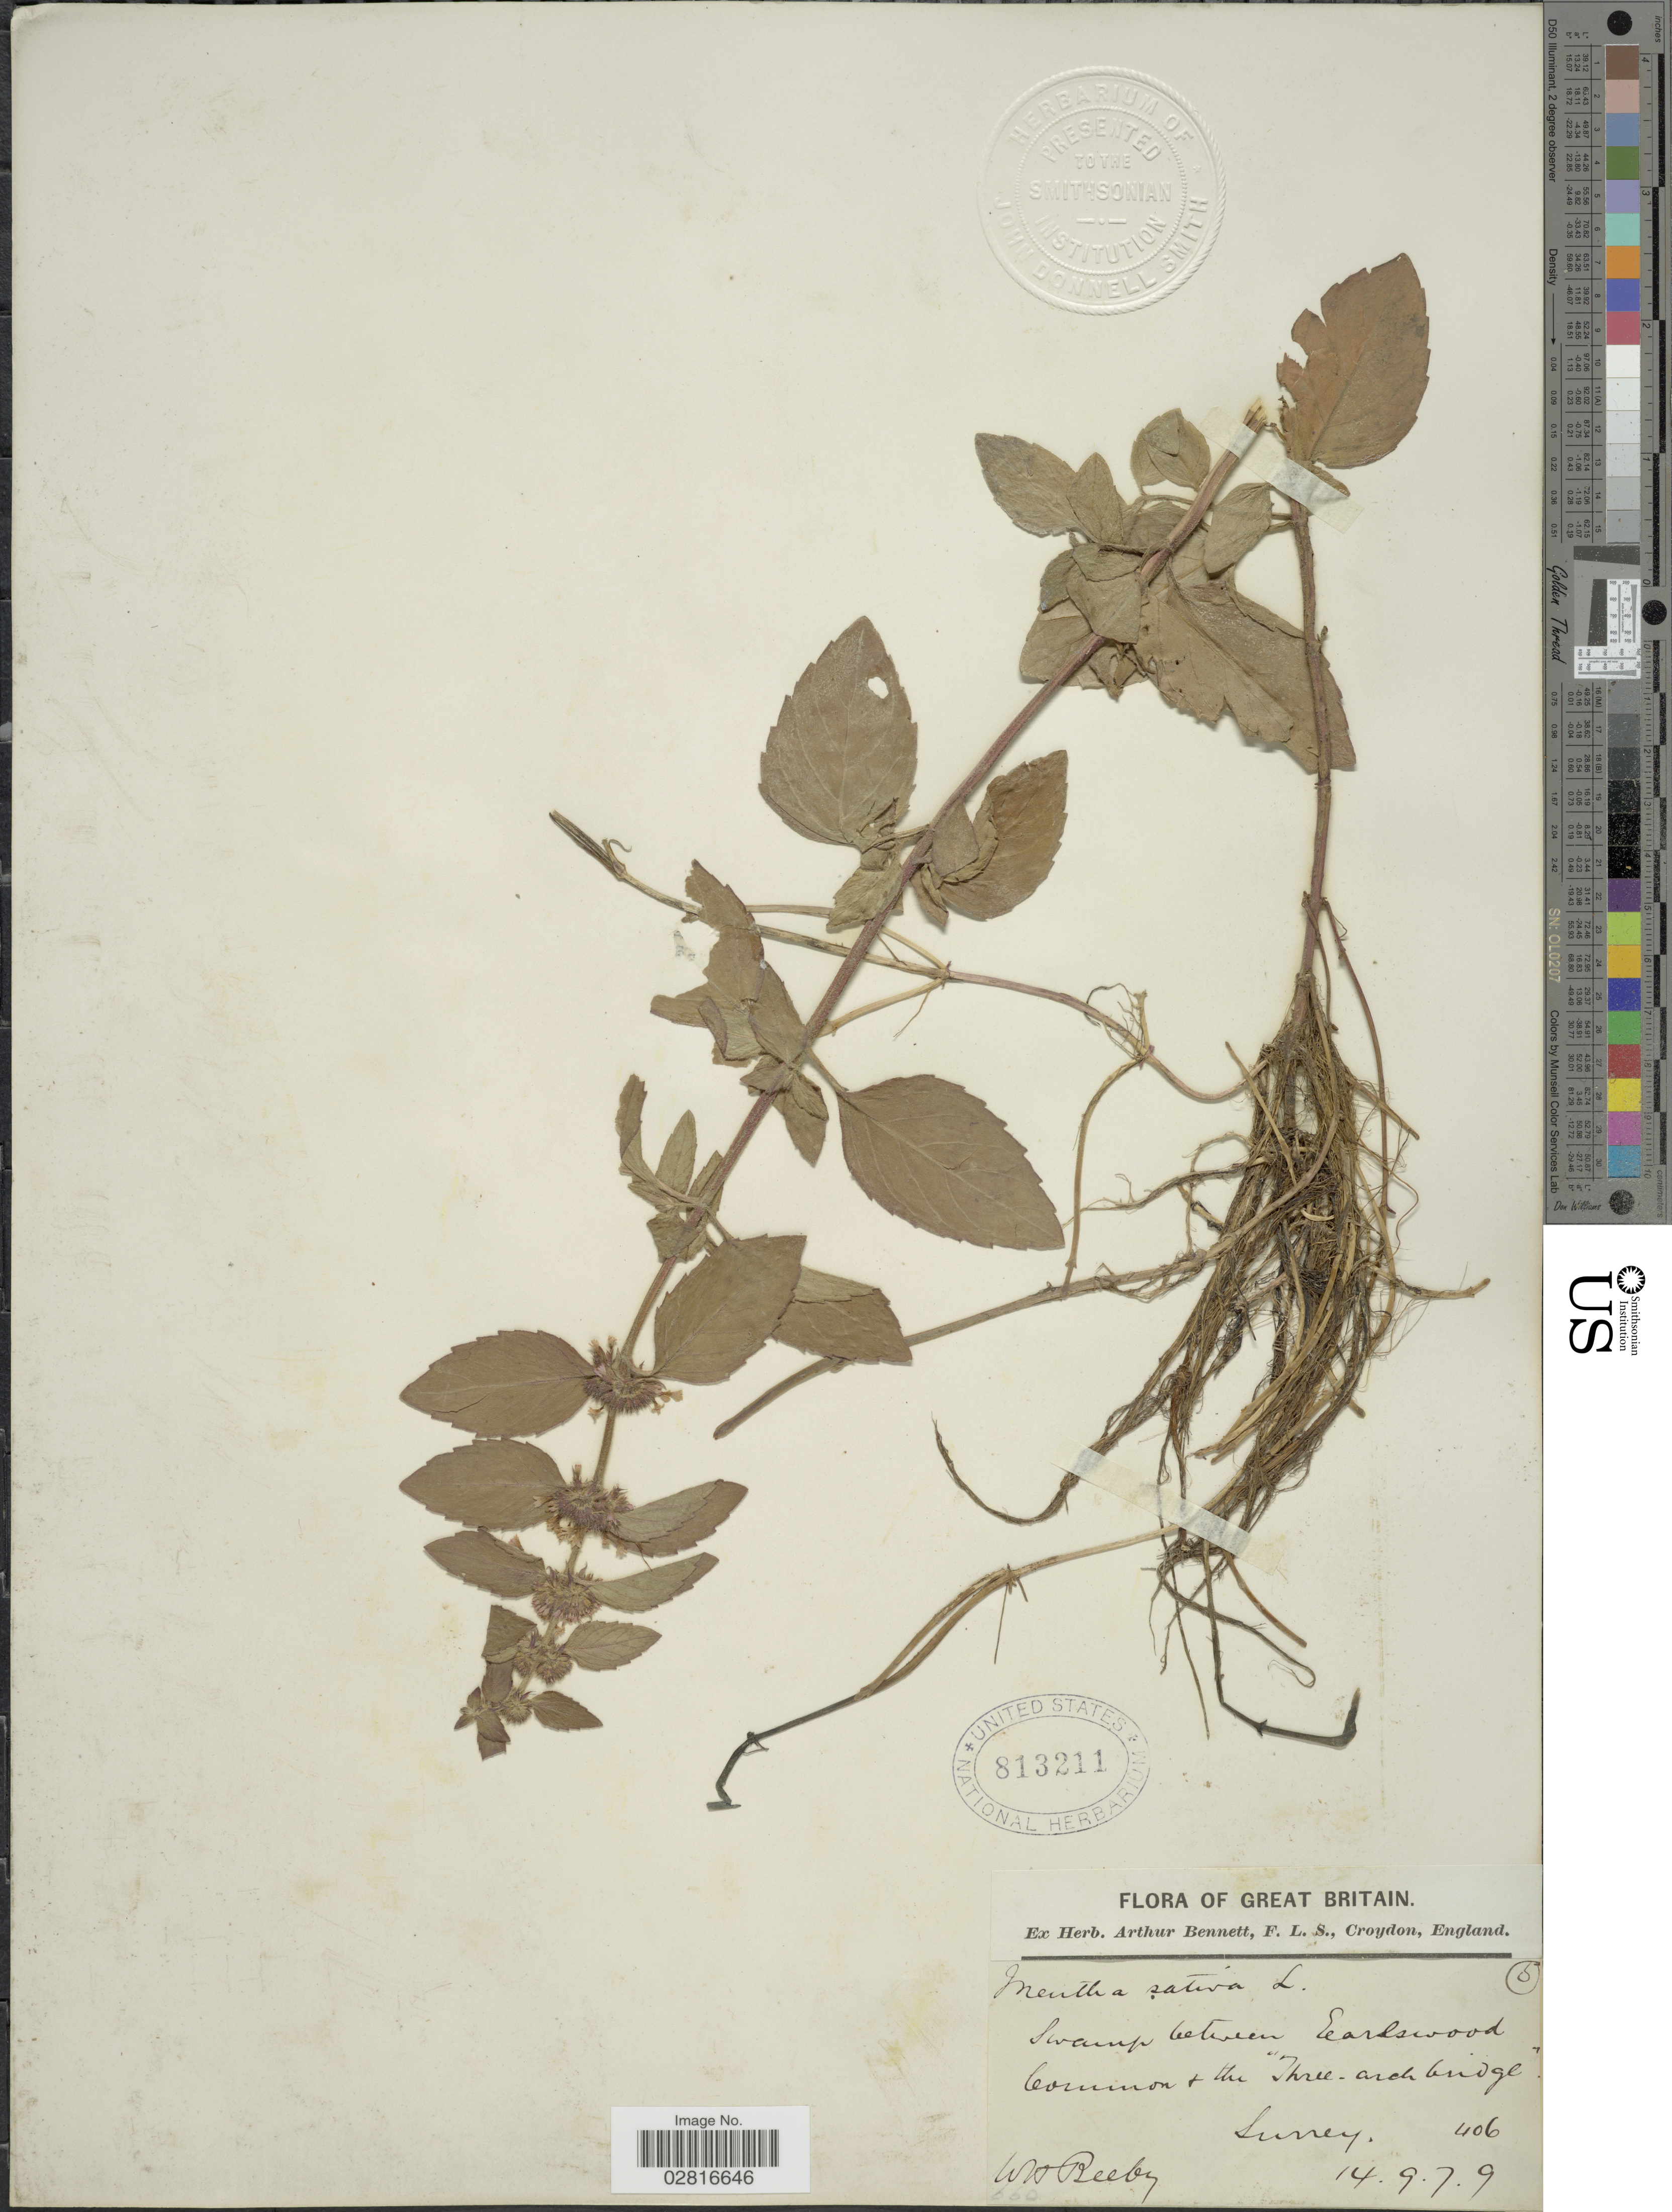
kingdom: Plantae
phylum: Tracheophyta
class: Magnoliopsida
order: Lamiales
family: Lamiaceae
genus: Mentha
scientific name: Mentha x sativa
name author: L.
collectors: W. Beeby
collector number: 660/406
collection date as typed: Transcribed d/m/y: 14/9/79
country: United Kingdom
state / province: England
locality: Great Britain. Swamp between Earlswood. Common & the "Three-arch bridge". Surrey.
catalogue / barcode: US 813211